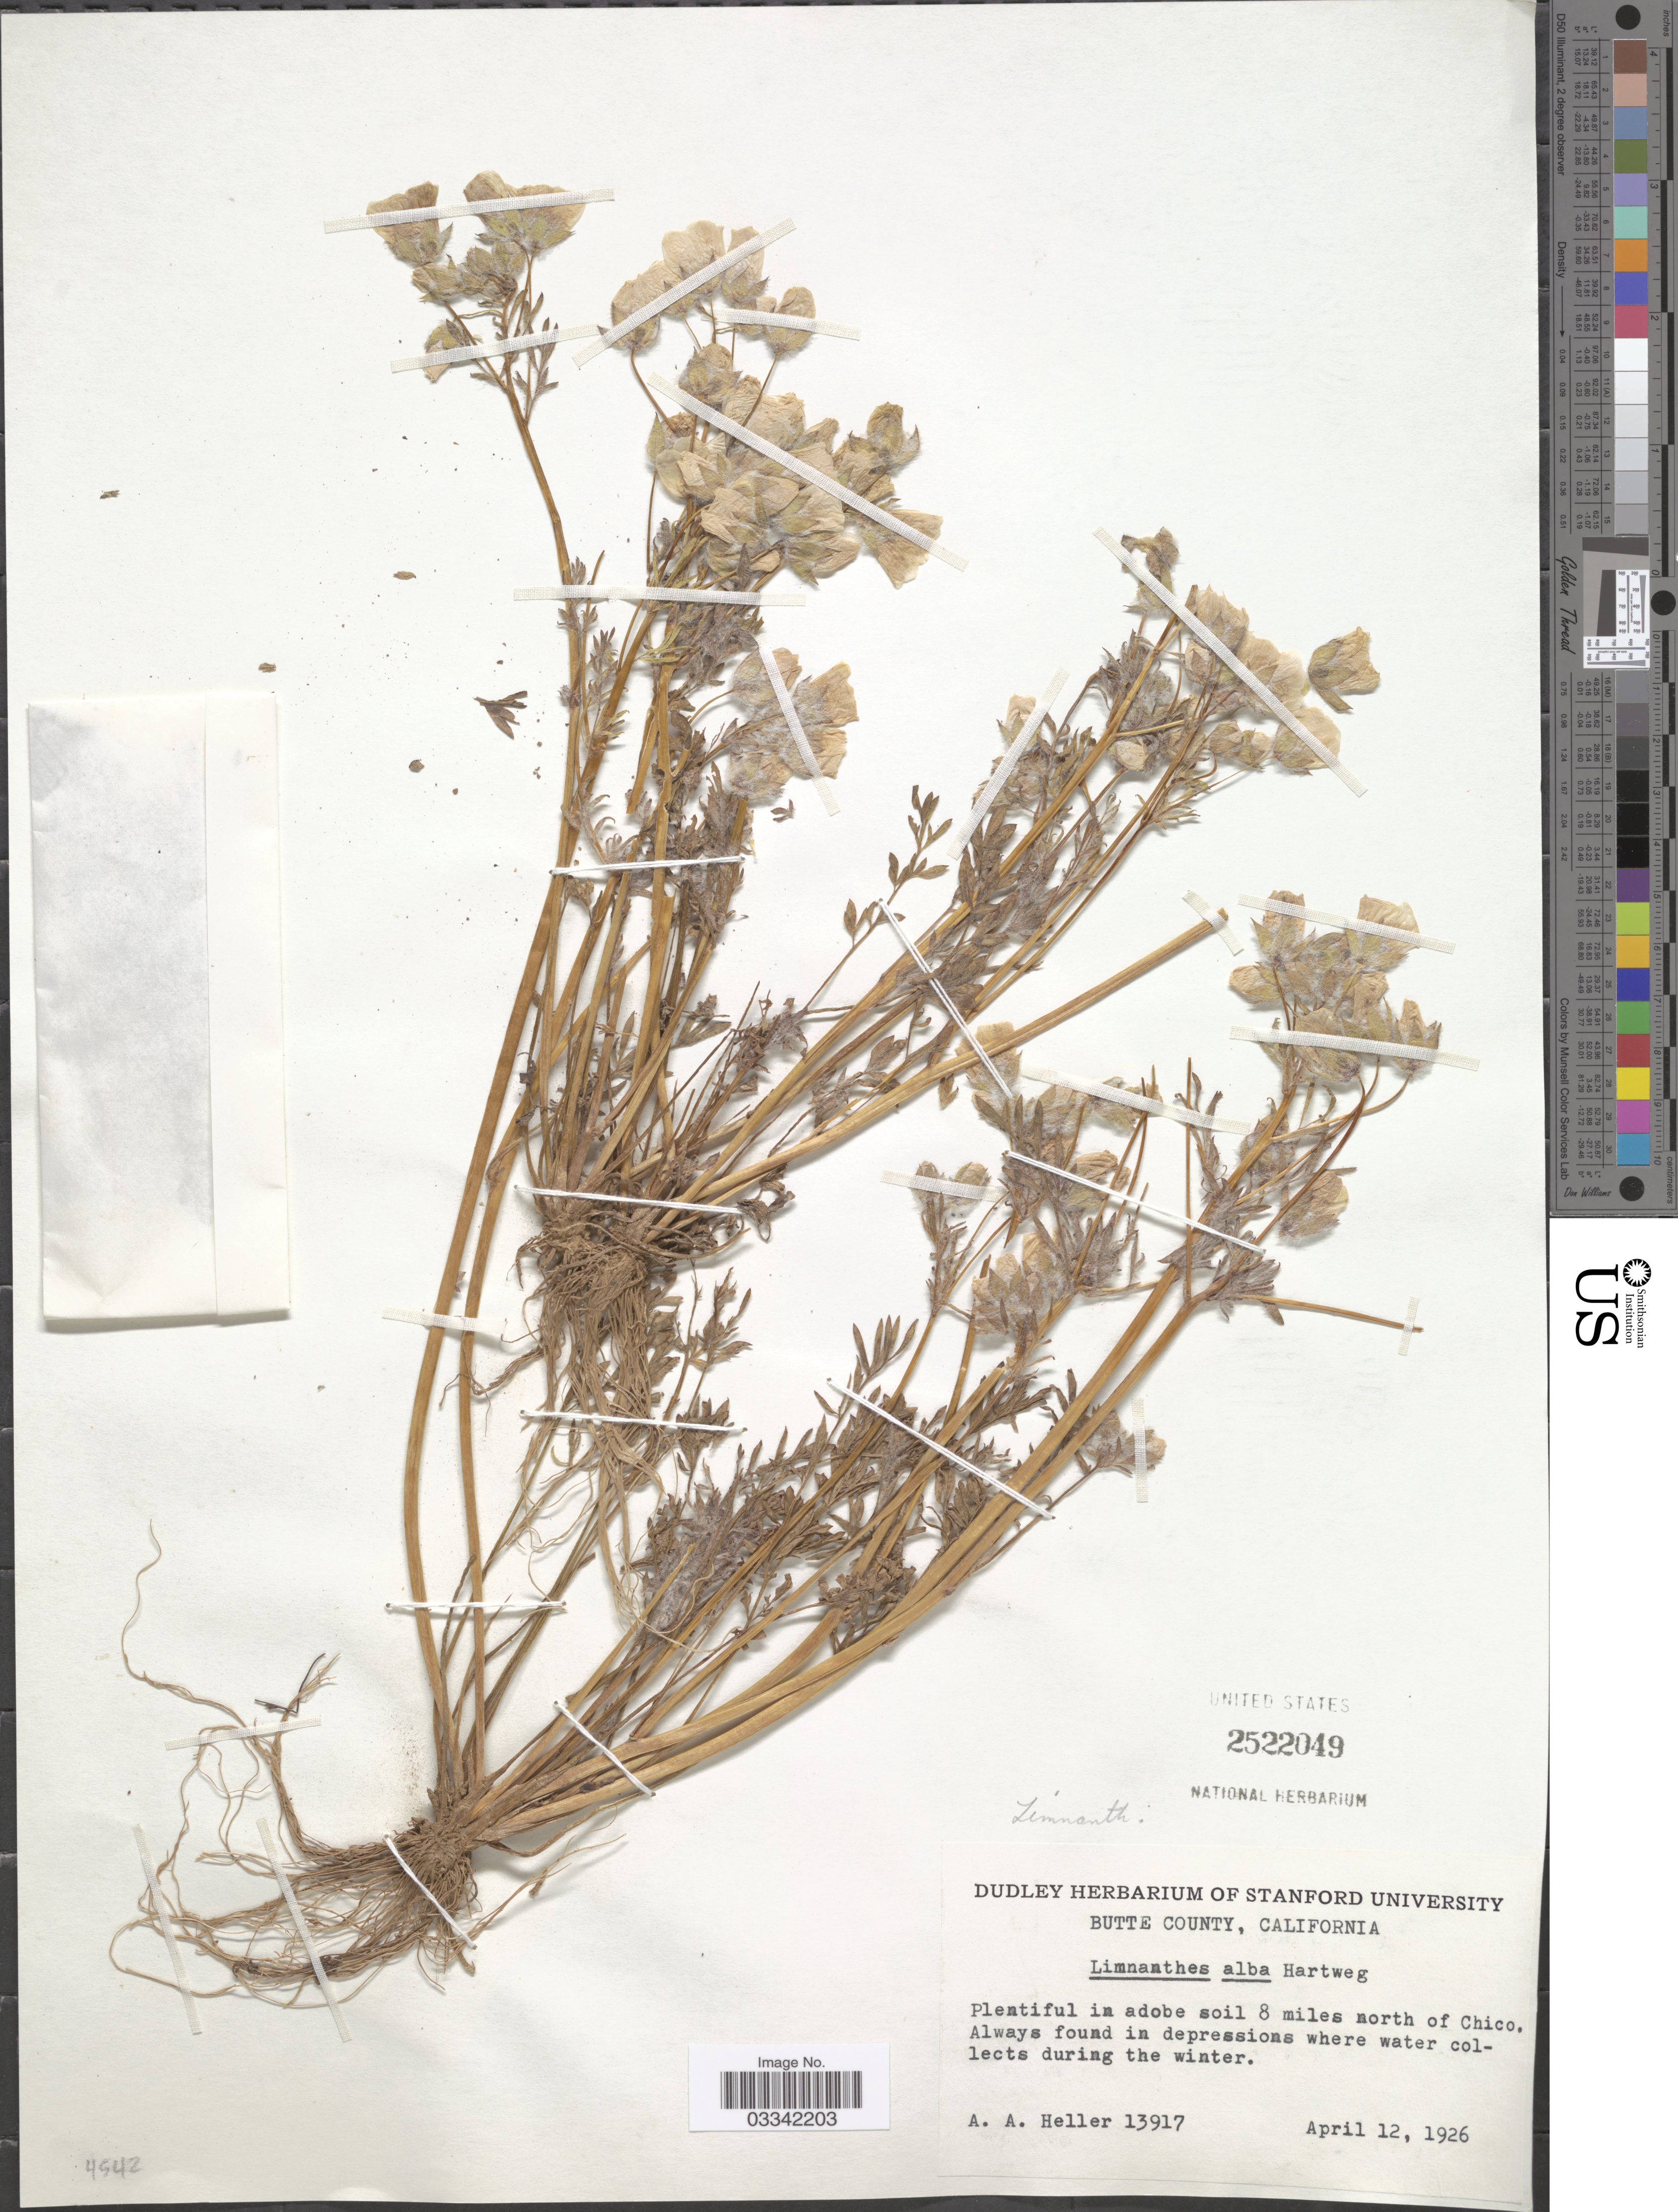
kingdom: Plantae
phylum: Tracheophyta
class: Magnoliopsida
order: Brassicales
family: Limnanthaceae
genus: Limnanthes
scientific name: Limnanthes alba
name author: Hartw. ex Benth.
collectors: A. A. Heller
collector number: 13917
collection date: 1926-04-12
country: United States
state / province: California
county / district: Butte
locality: Butte County, Plentiful in adobe soil 8 miles north of Chico.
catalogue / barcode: US 2522049